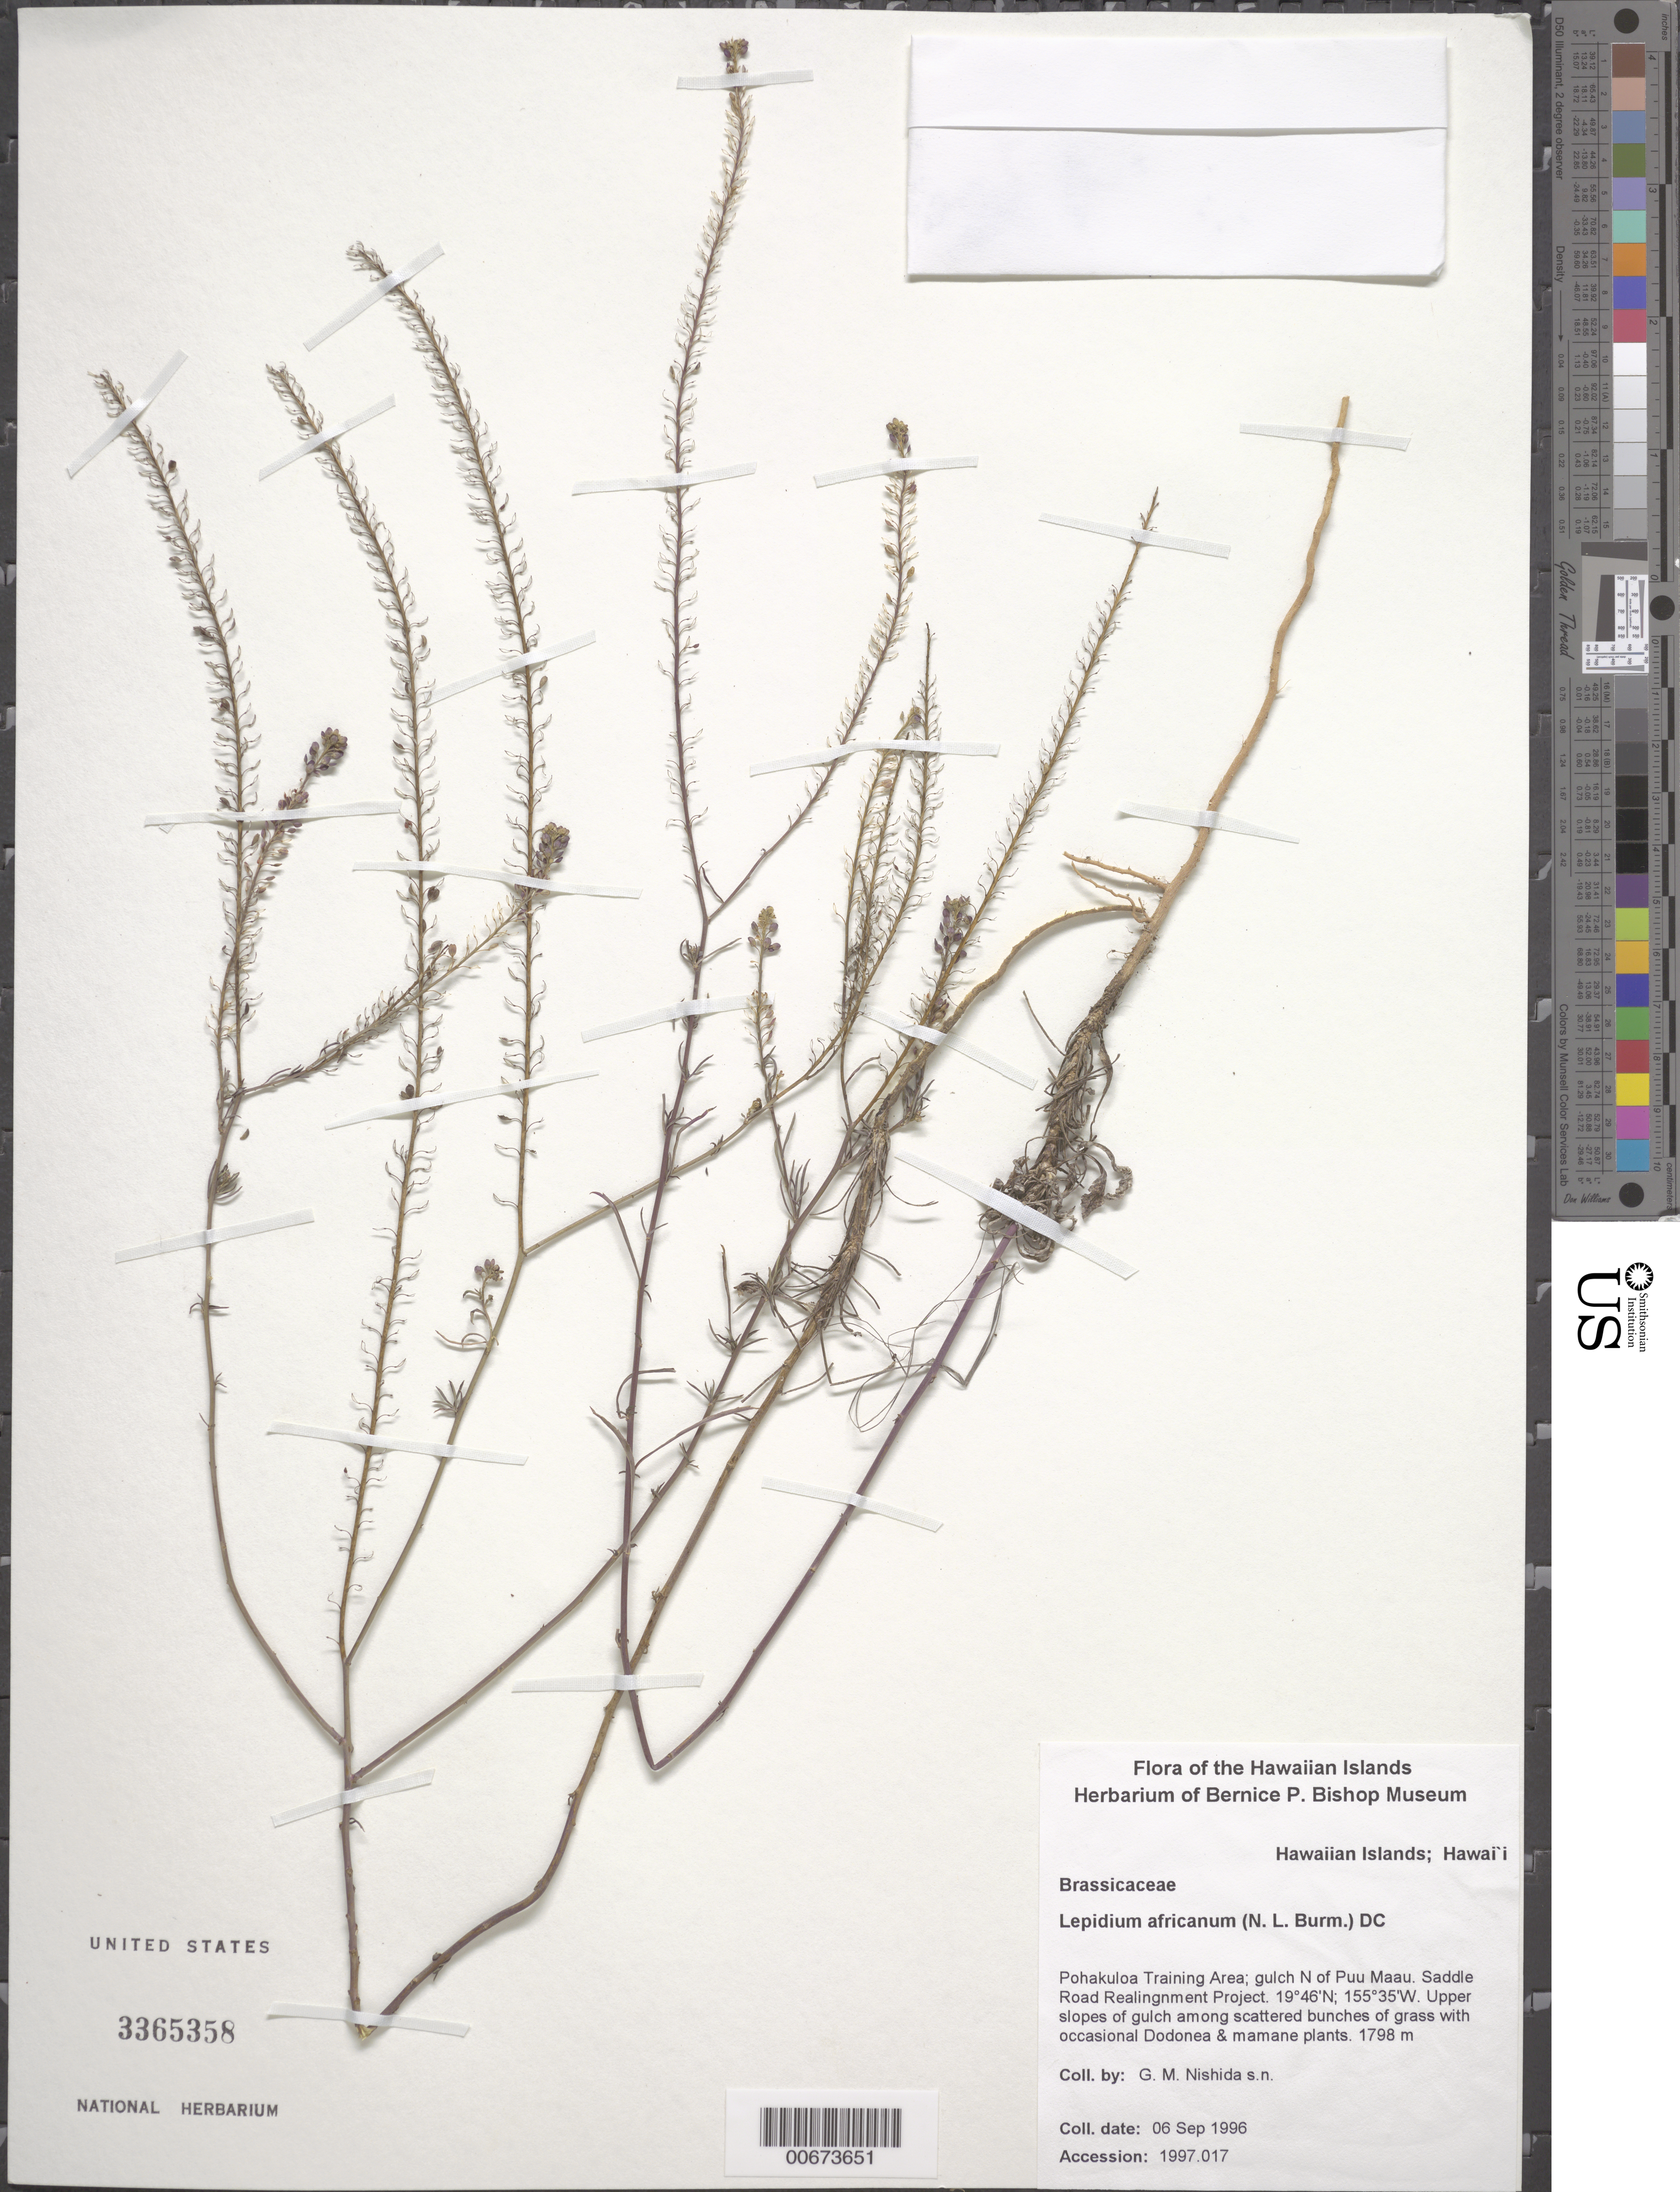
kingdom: Plantae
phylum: Tracheophyta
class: Magnoliopsida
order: Brassicales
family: Brassicaceae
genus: Lepidium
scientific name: Lepidium africanum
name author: (Burm. f.) DC.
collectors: G. Nishida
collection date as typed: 6 Sep 1996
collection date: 1996-09-06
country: United States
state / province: Hawaii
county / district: Hawaii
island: Hawaii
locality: Pohakuloa Training Area; gulch N of Pu'u Ma'au. Saddle Road Realingnment Project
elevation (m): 1798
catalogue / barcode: US 3365358